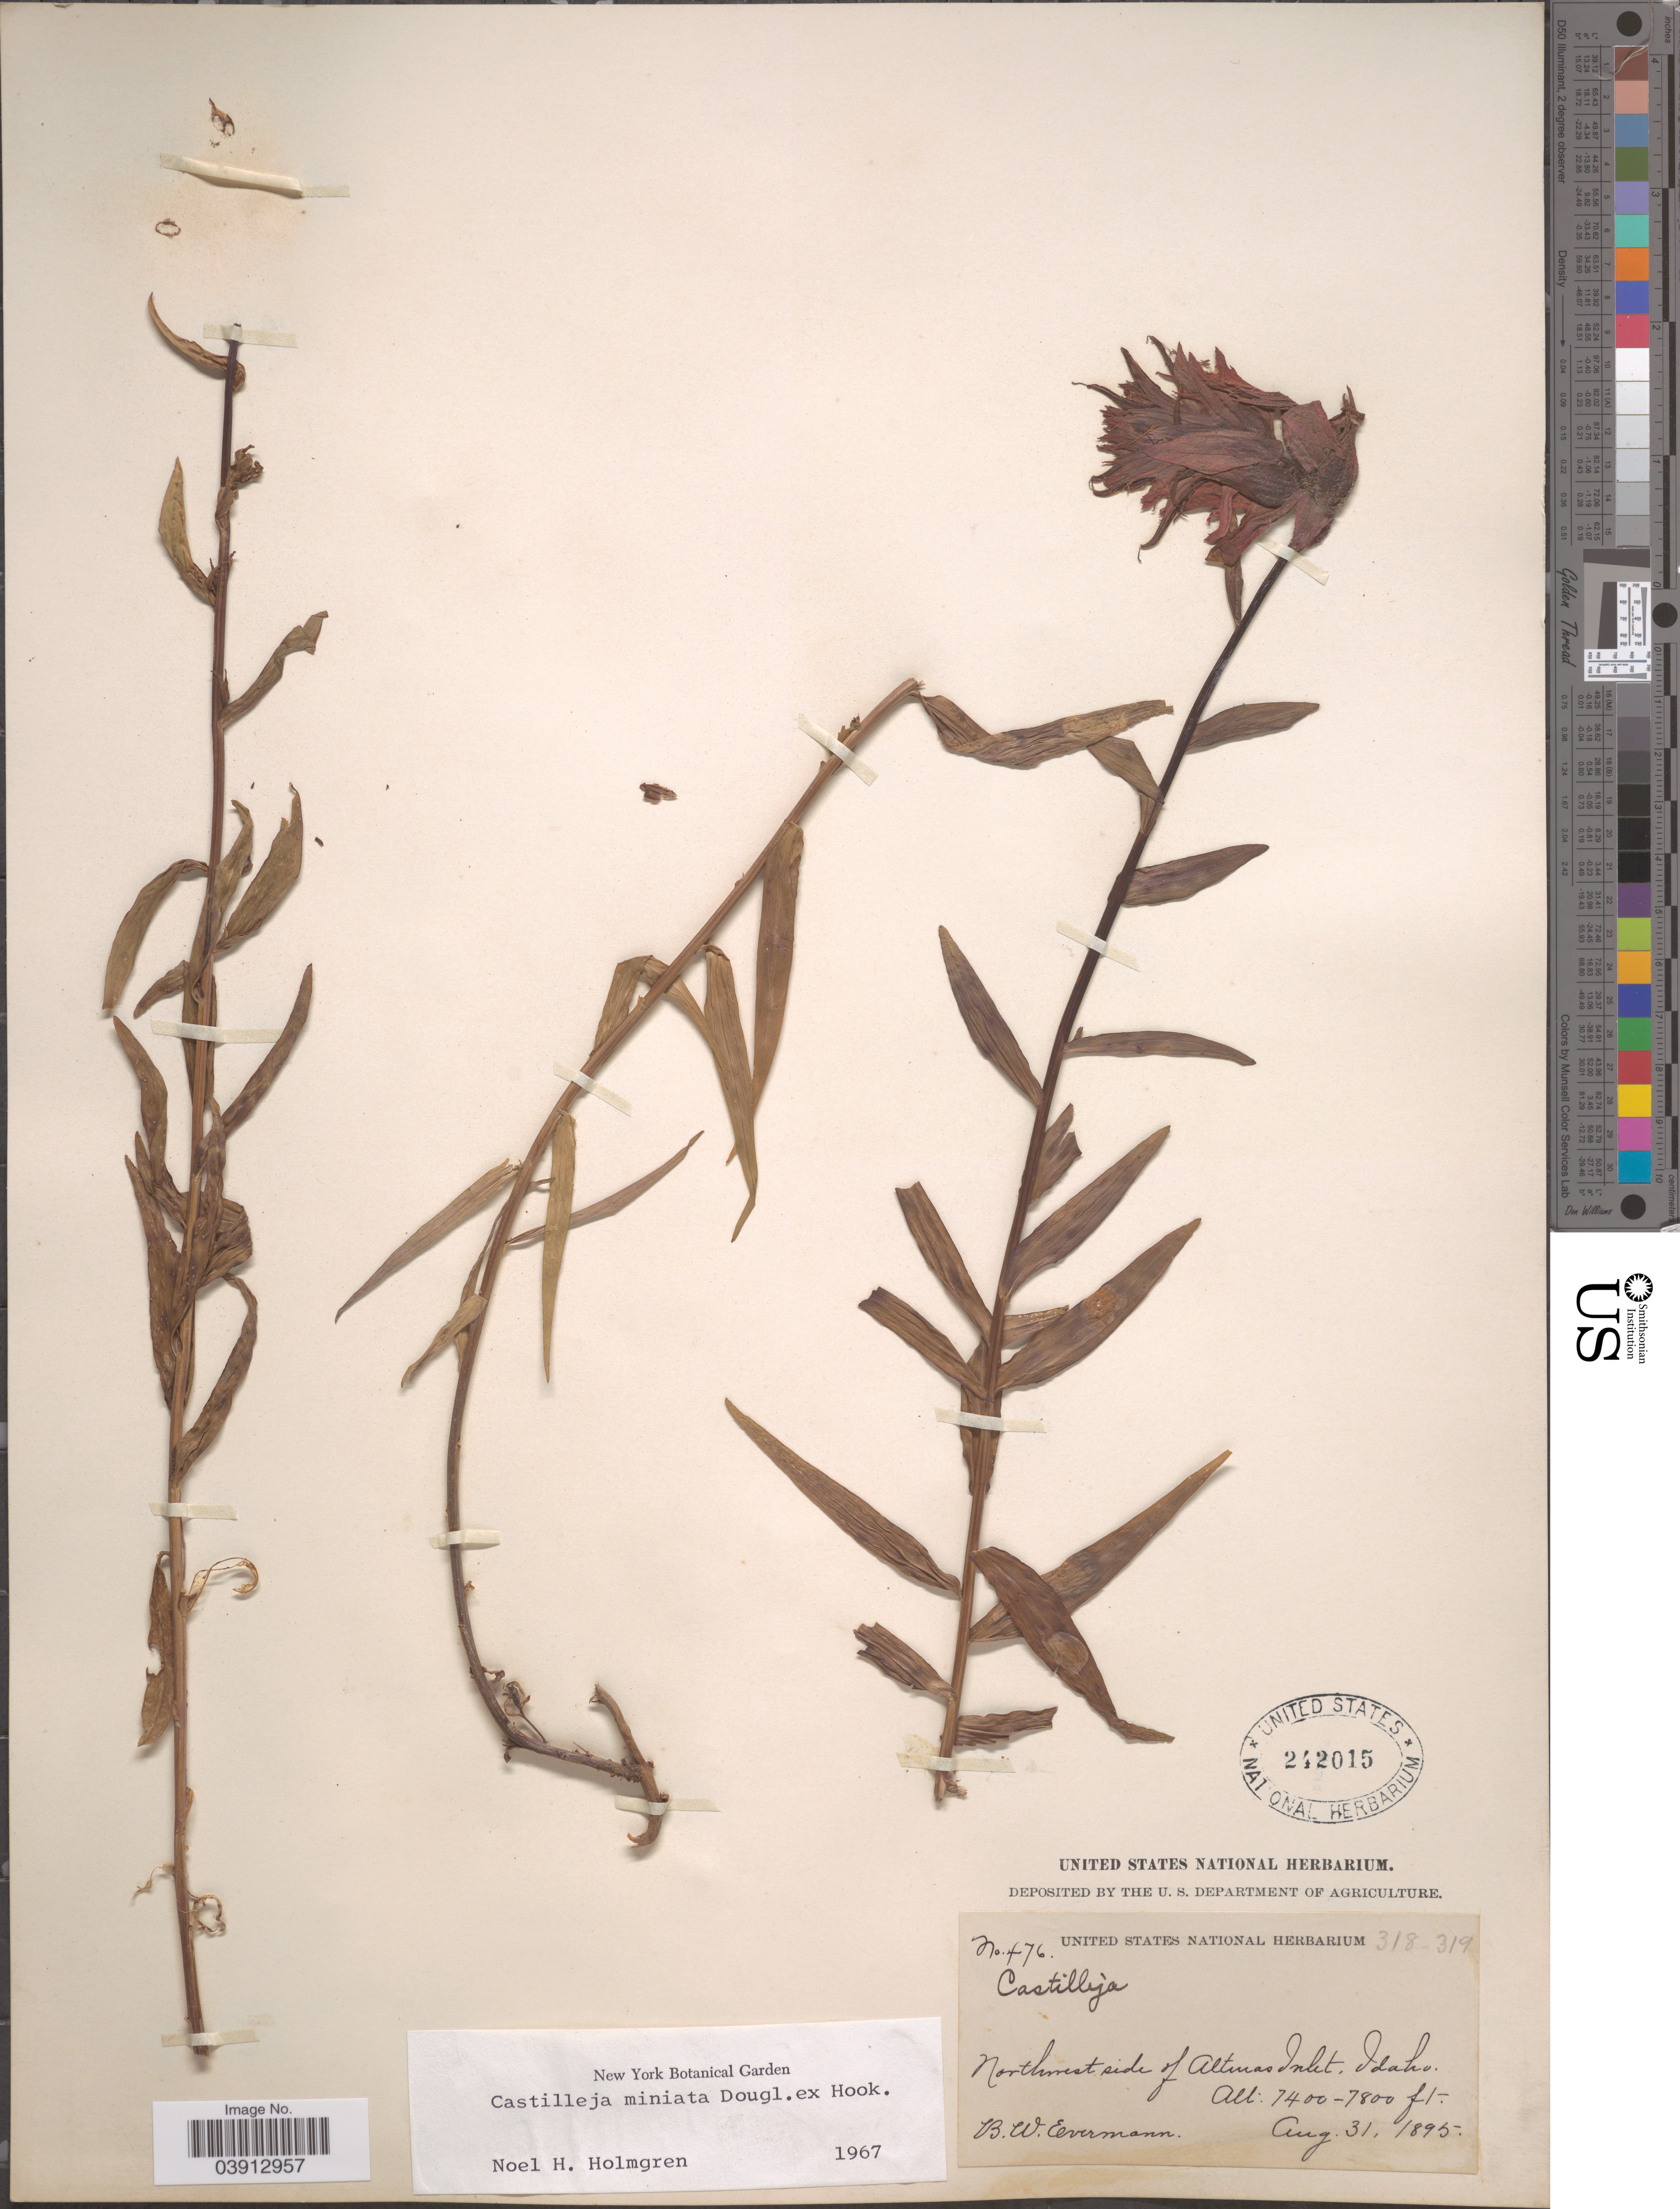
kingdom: Plantae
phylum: Tracheophyta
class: Magnoliopsida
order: Lamiales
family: Orobanchaceae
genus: Castilleja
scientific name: Castilleja miniata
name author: Douglas ex Hook.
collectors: B. W. Evermann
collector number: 476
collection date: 1895-08-31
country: United States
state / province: Idaho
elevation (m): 2256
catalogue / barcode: US 242015